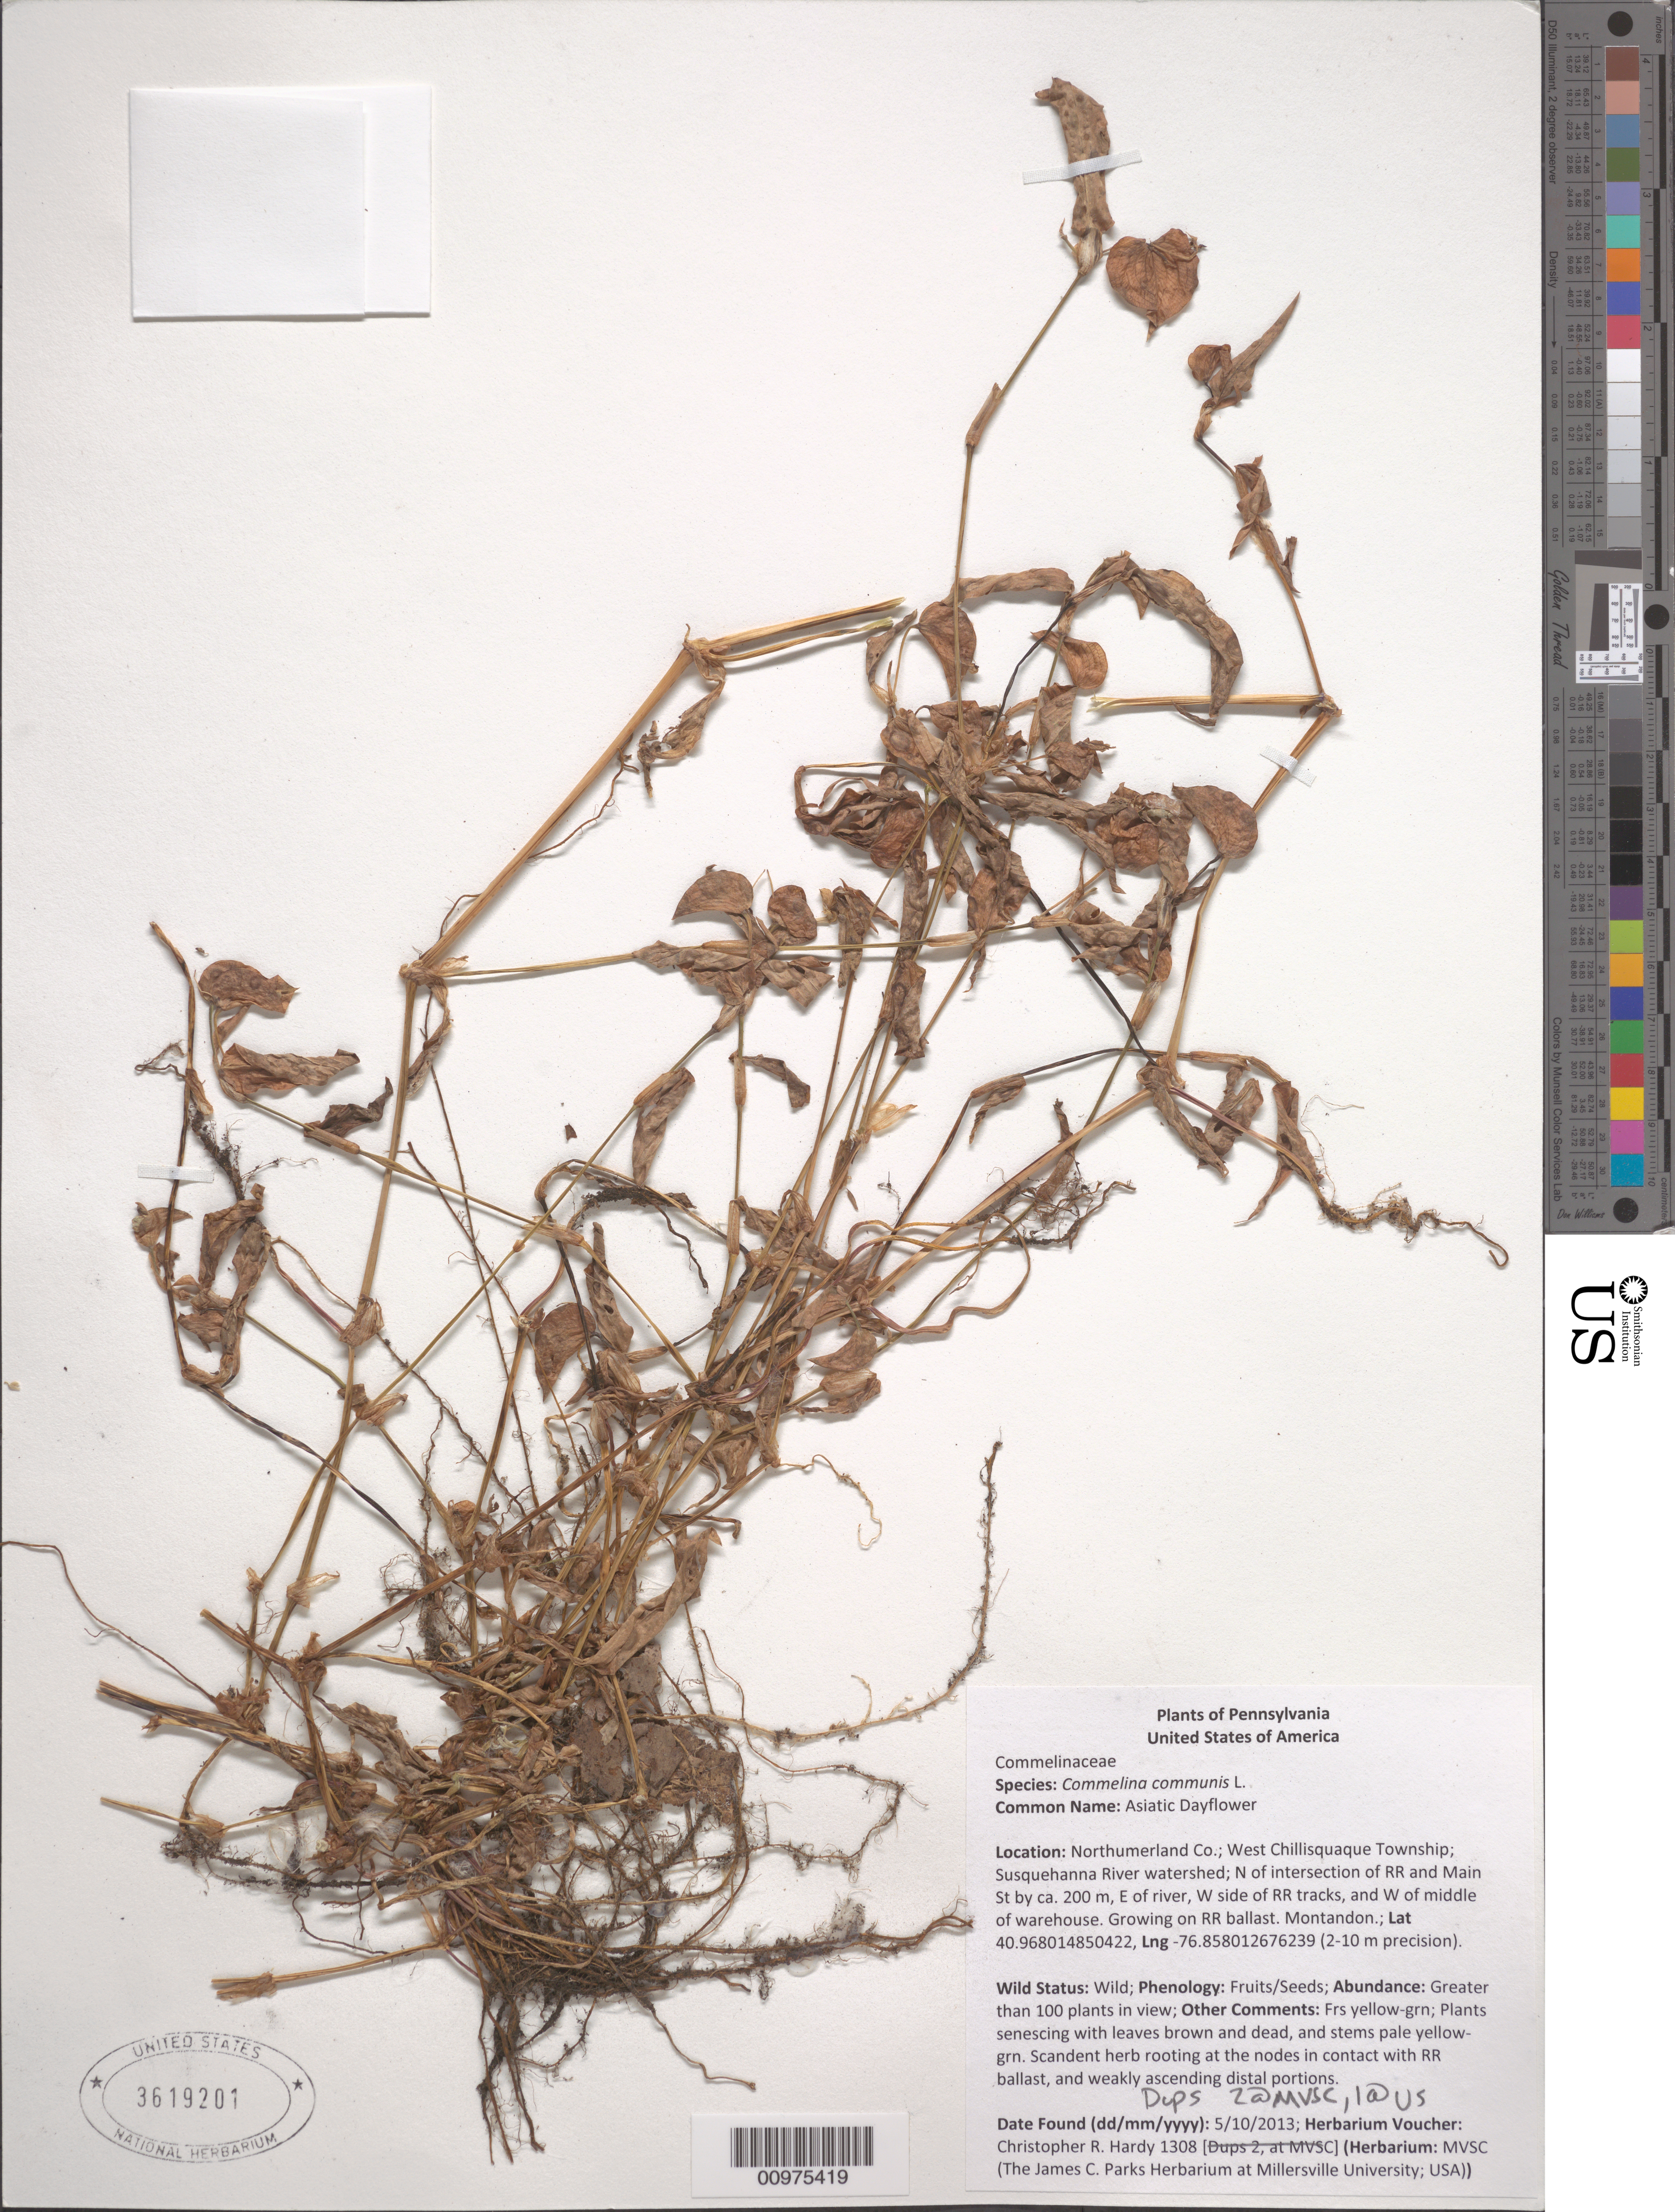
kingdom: Plantae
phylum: Tracheophyta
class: Liliopsida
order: Commelinales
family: Commelinaceae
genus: Commelina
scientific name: Commelina communis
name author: L.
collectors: C. Hardy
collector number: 1308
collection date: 2013-10-05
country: United States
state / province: Pennsylvania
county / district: Northumberland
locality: Susquehanna River watershed; N of intersection of RR and Main St by ca. 200m, E of river, W side of RR tracks, and W of middle of warehouse.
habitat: Growing on RR ballast. Montandon.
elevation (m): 2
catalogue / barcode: US 36192001